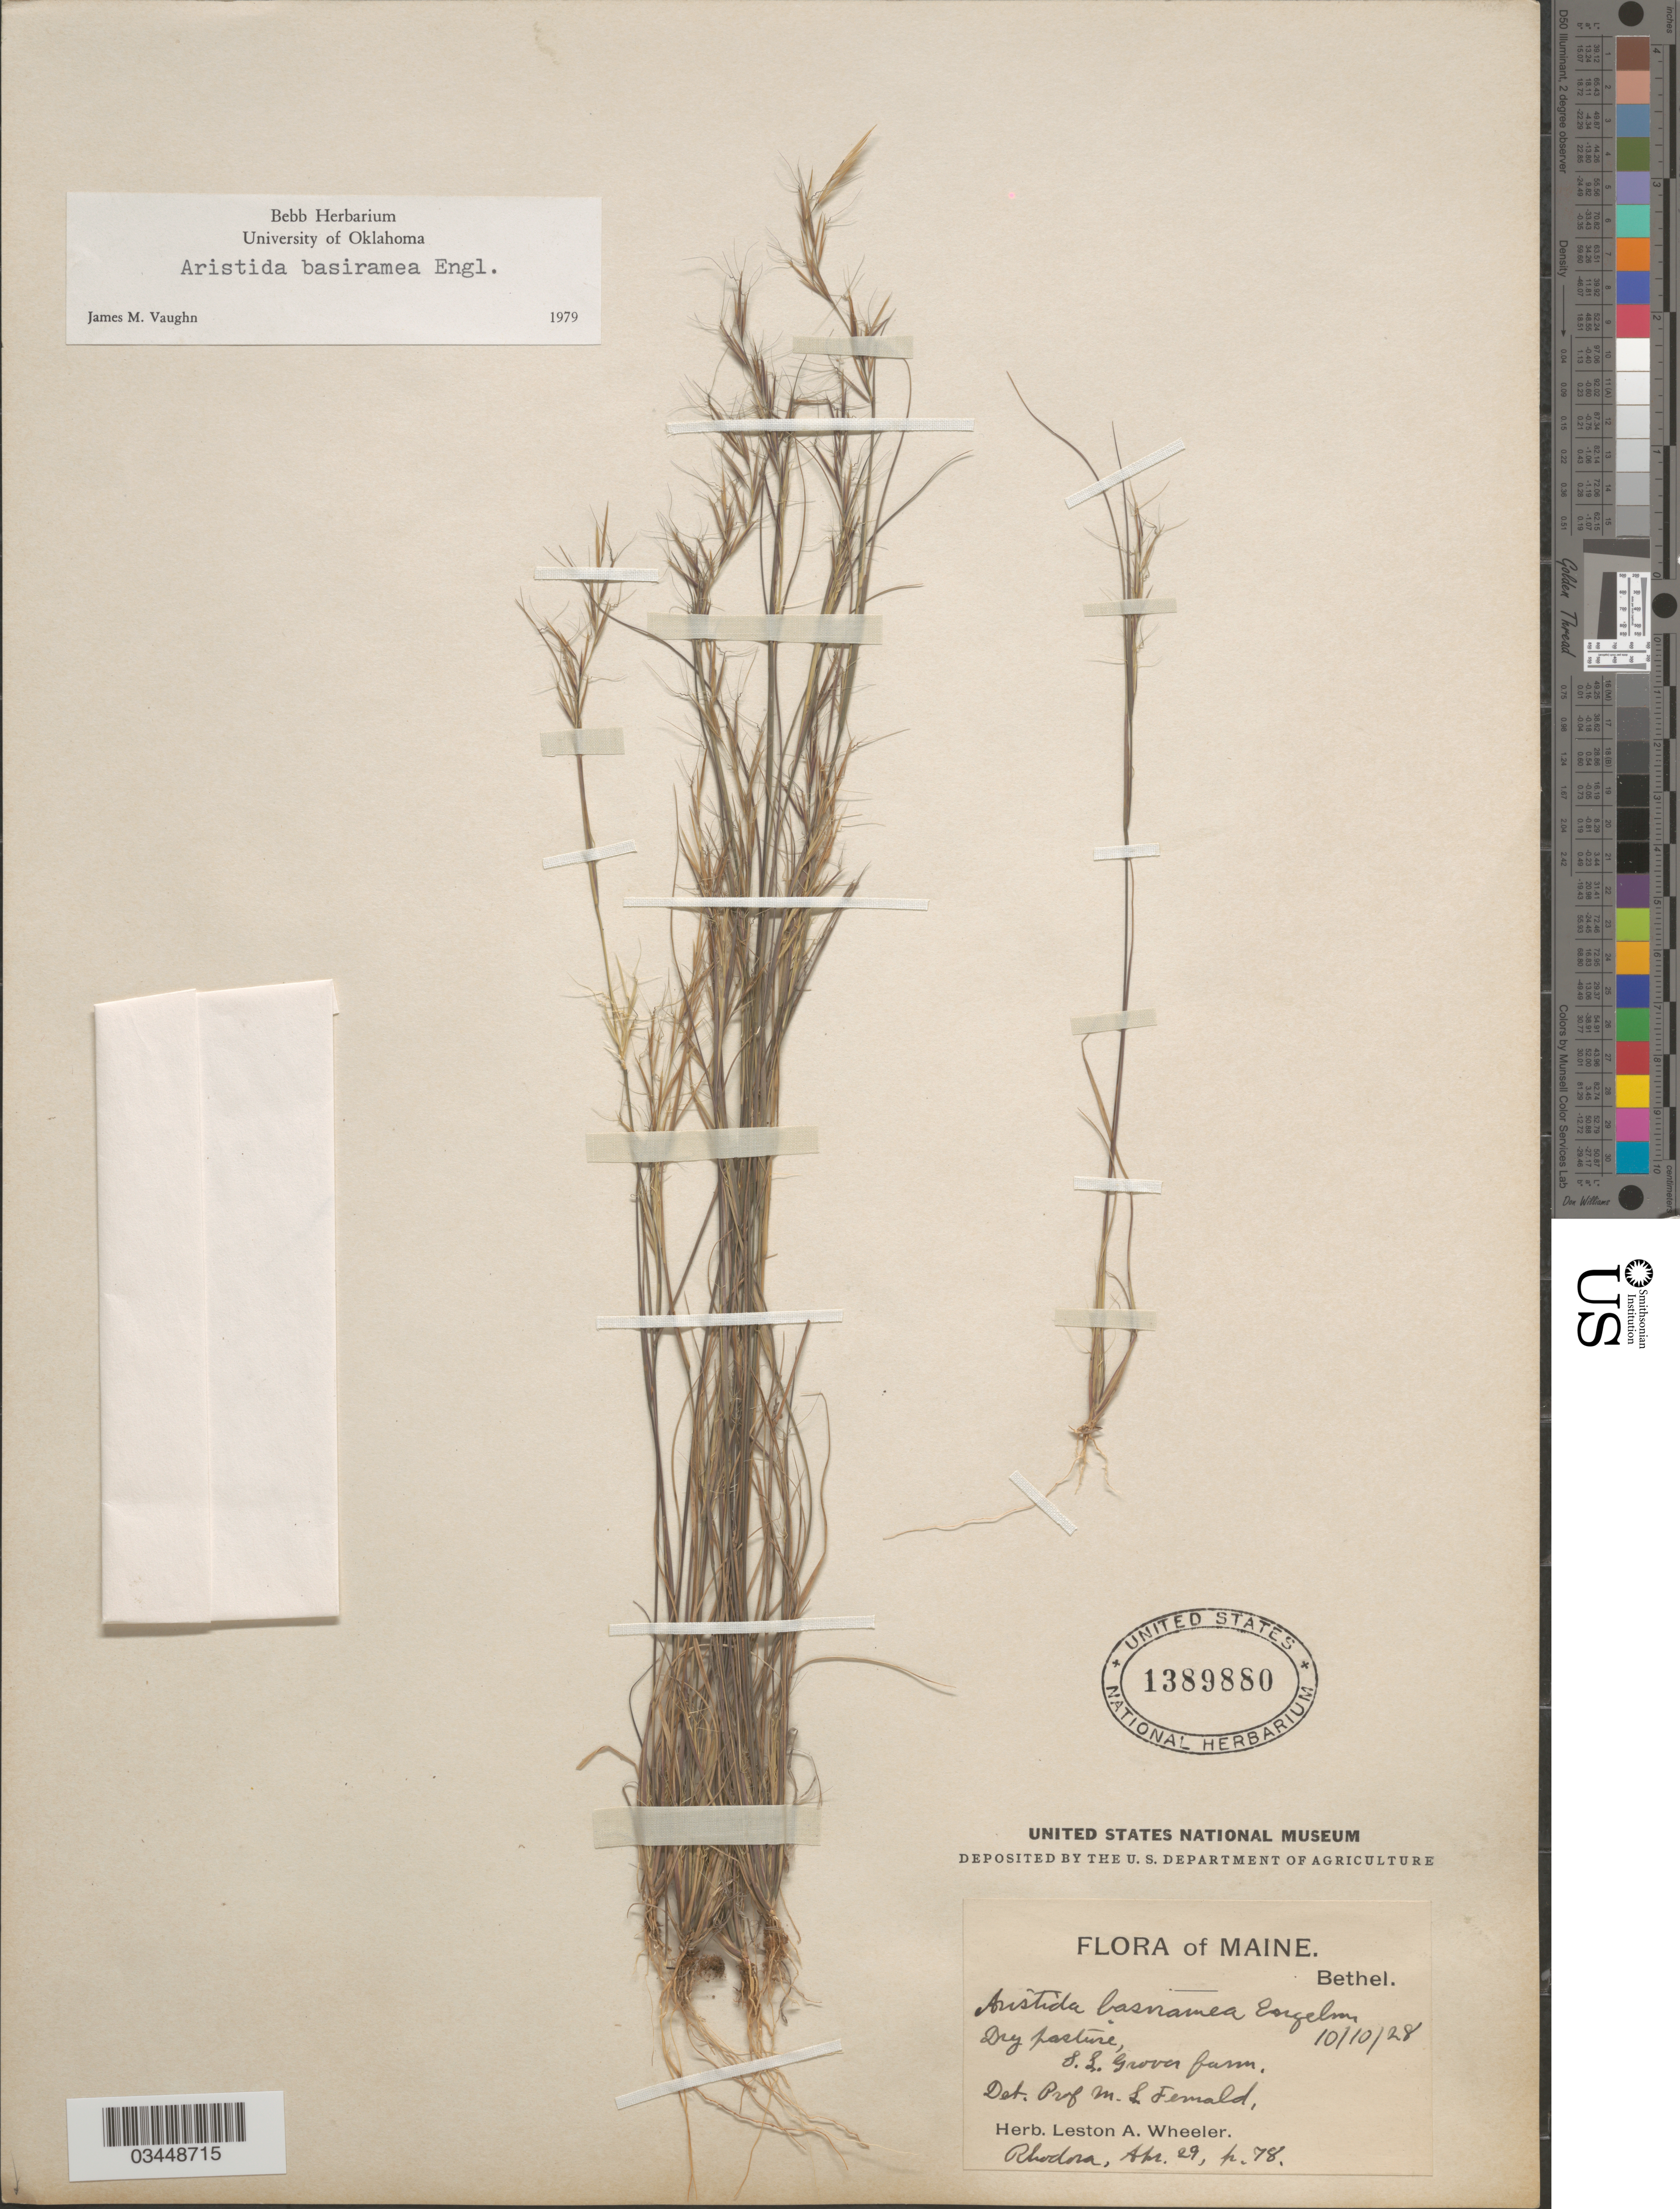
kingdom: Plantae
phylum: Tracheophyta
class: Liliopsida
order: Poales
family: Poaceae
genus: Aristida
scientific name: Aristida basiramea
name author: Engelm. ex Vasey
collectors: ex herb. Wheeler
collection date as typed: Transcribed d/m/y: 10/10/28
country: United States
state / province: Maine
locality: Bethel. Dry pasture. S. L. Grover farm.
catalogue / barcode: US 1389880